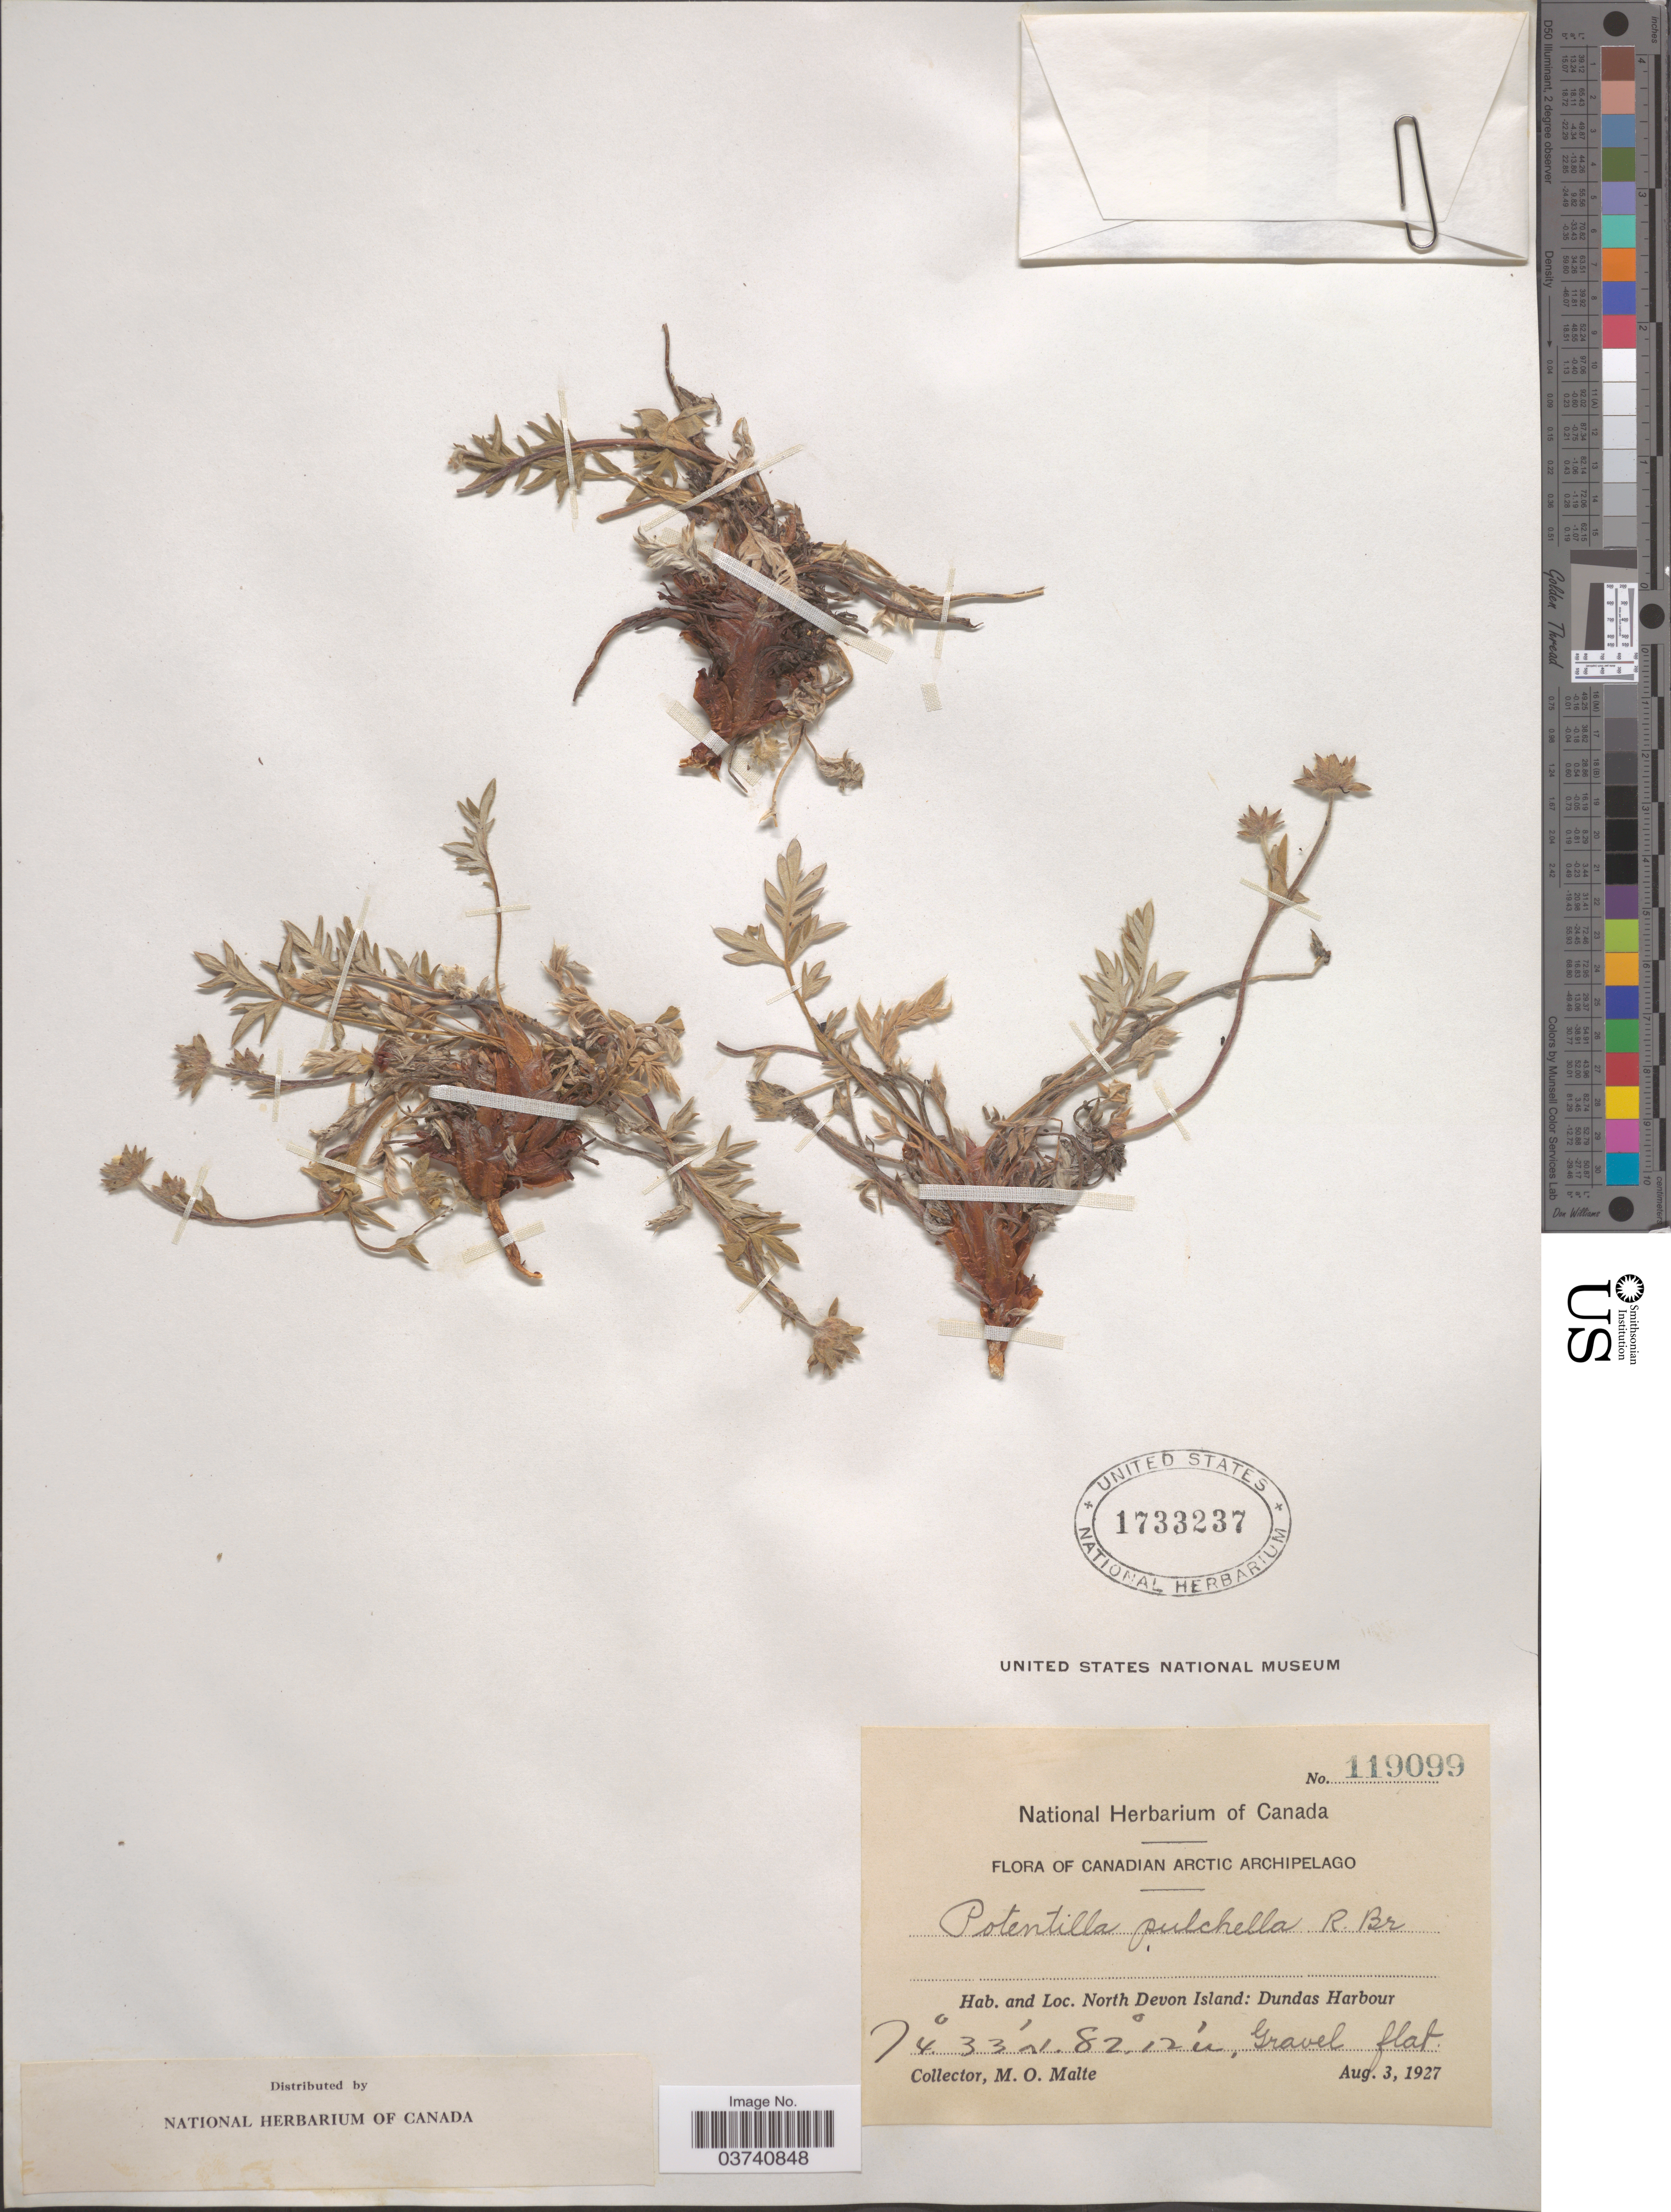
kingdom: Plantae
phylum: Tracheophyta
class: Magnoliopsida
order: Rosales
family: Rosaceae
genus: Potentilla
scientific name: Potentilla pulchella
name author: R. Br.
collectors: M. O. Malte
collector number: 119099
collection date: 1927-08-03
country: Canada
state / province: Nunavut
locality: Canadian Arctic Archipelago. North Devon Island: Dundas Harbour.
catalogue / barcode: US 1733237